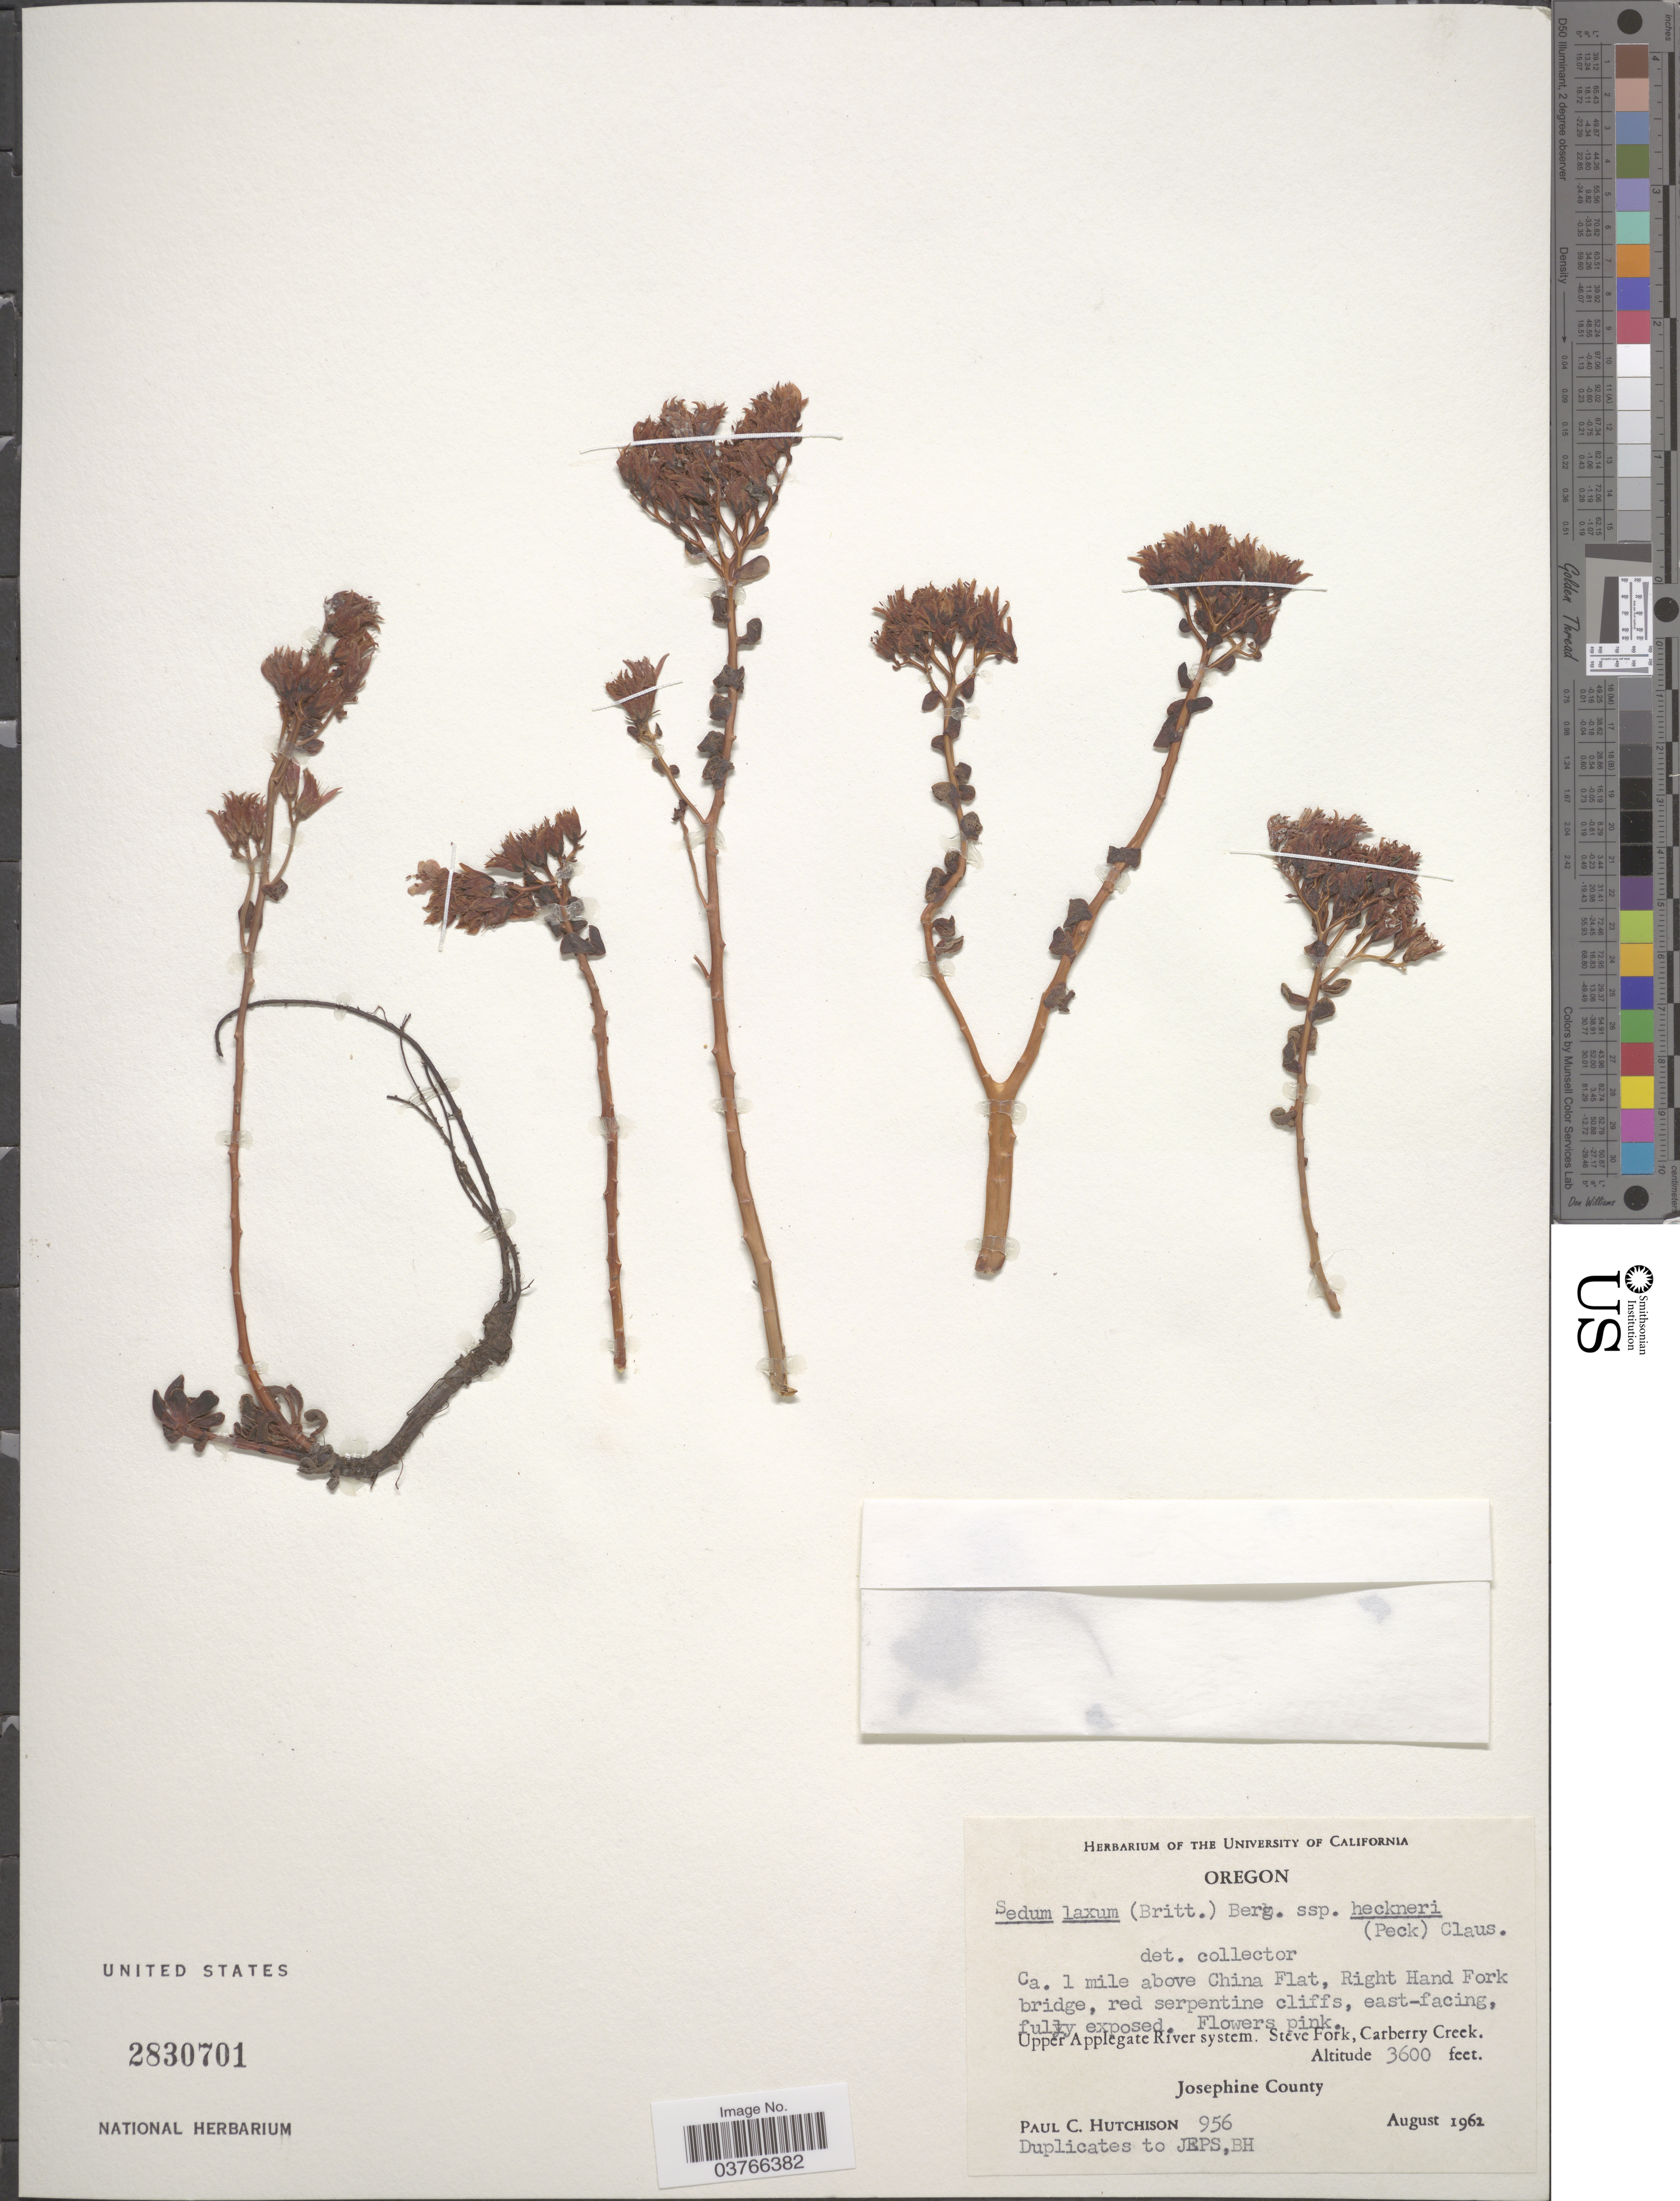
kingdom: Plantae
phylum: Tracheophyta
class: Magnoliopsida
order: Saxifragales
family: Crassulaceae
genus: Sedum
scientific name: Sedum laxum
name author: (Britton) A. Berger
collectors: P. C. Hutchison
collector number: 956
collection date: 1962-08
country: United States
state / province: Oregon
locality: Ca. 1 mile above China Flat, Right Hand Fork bridge, red serpentine cliffs, east-facing. Upper Applegate River system, Steve Fork, Carberry Creek. Josephine County.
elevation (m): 1097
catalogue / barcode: US 2830701